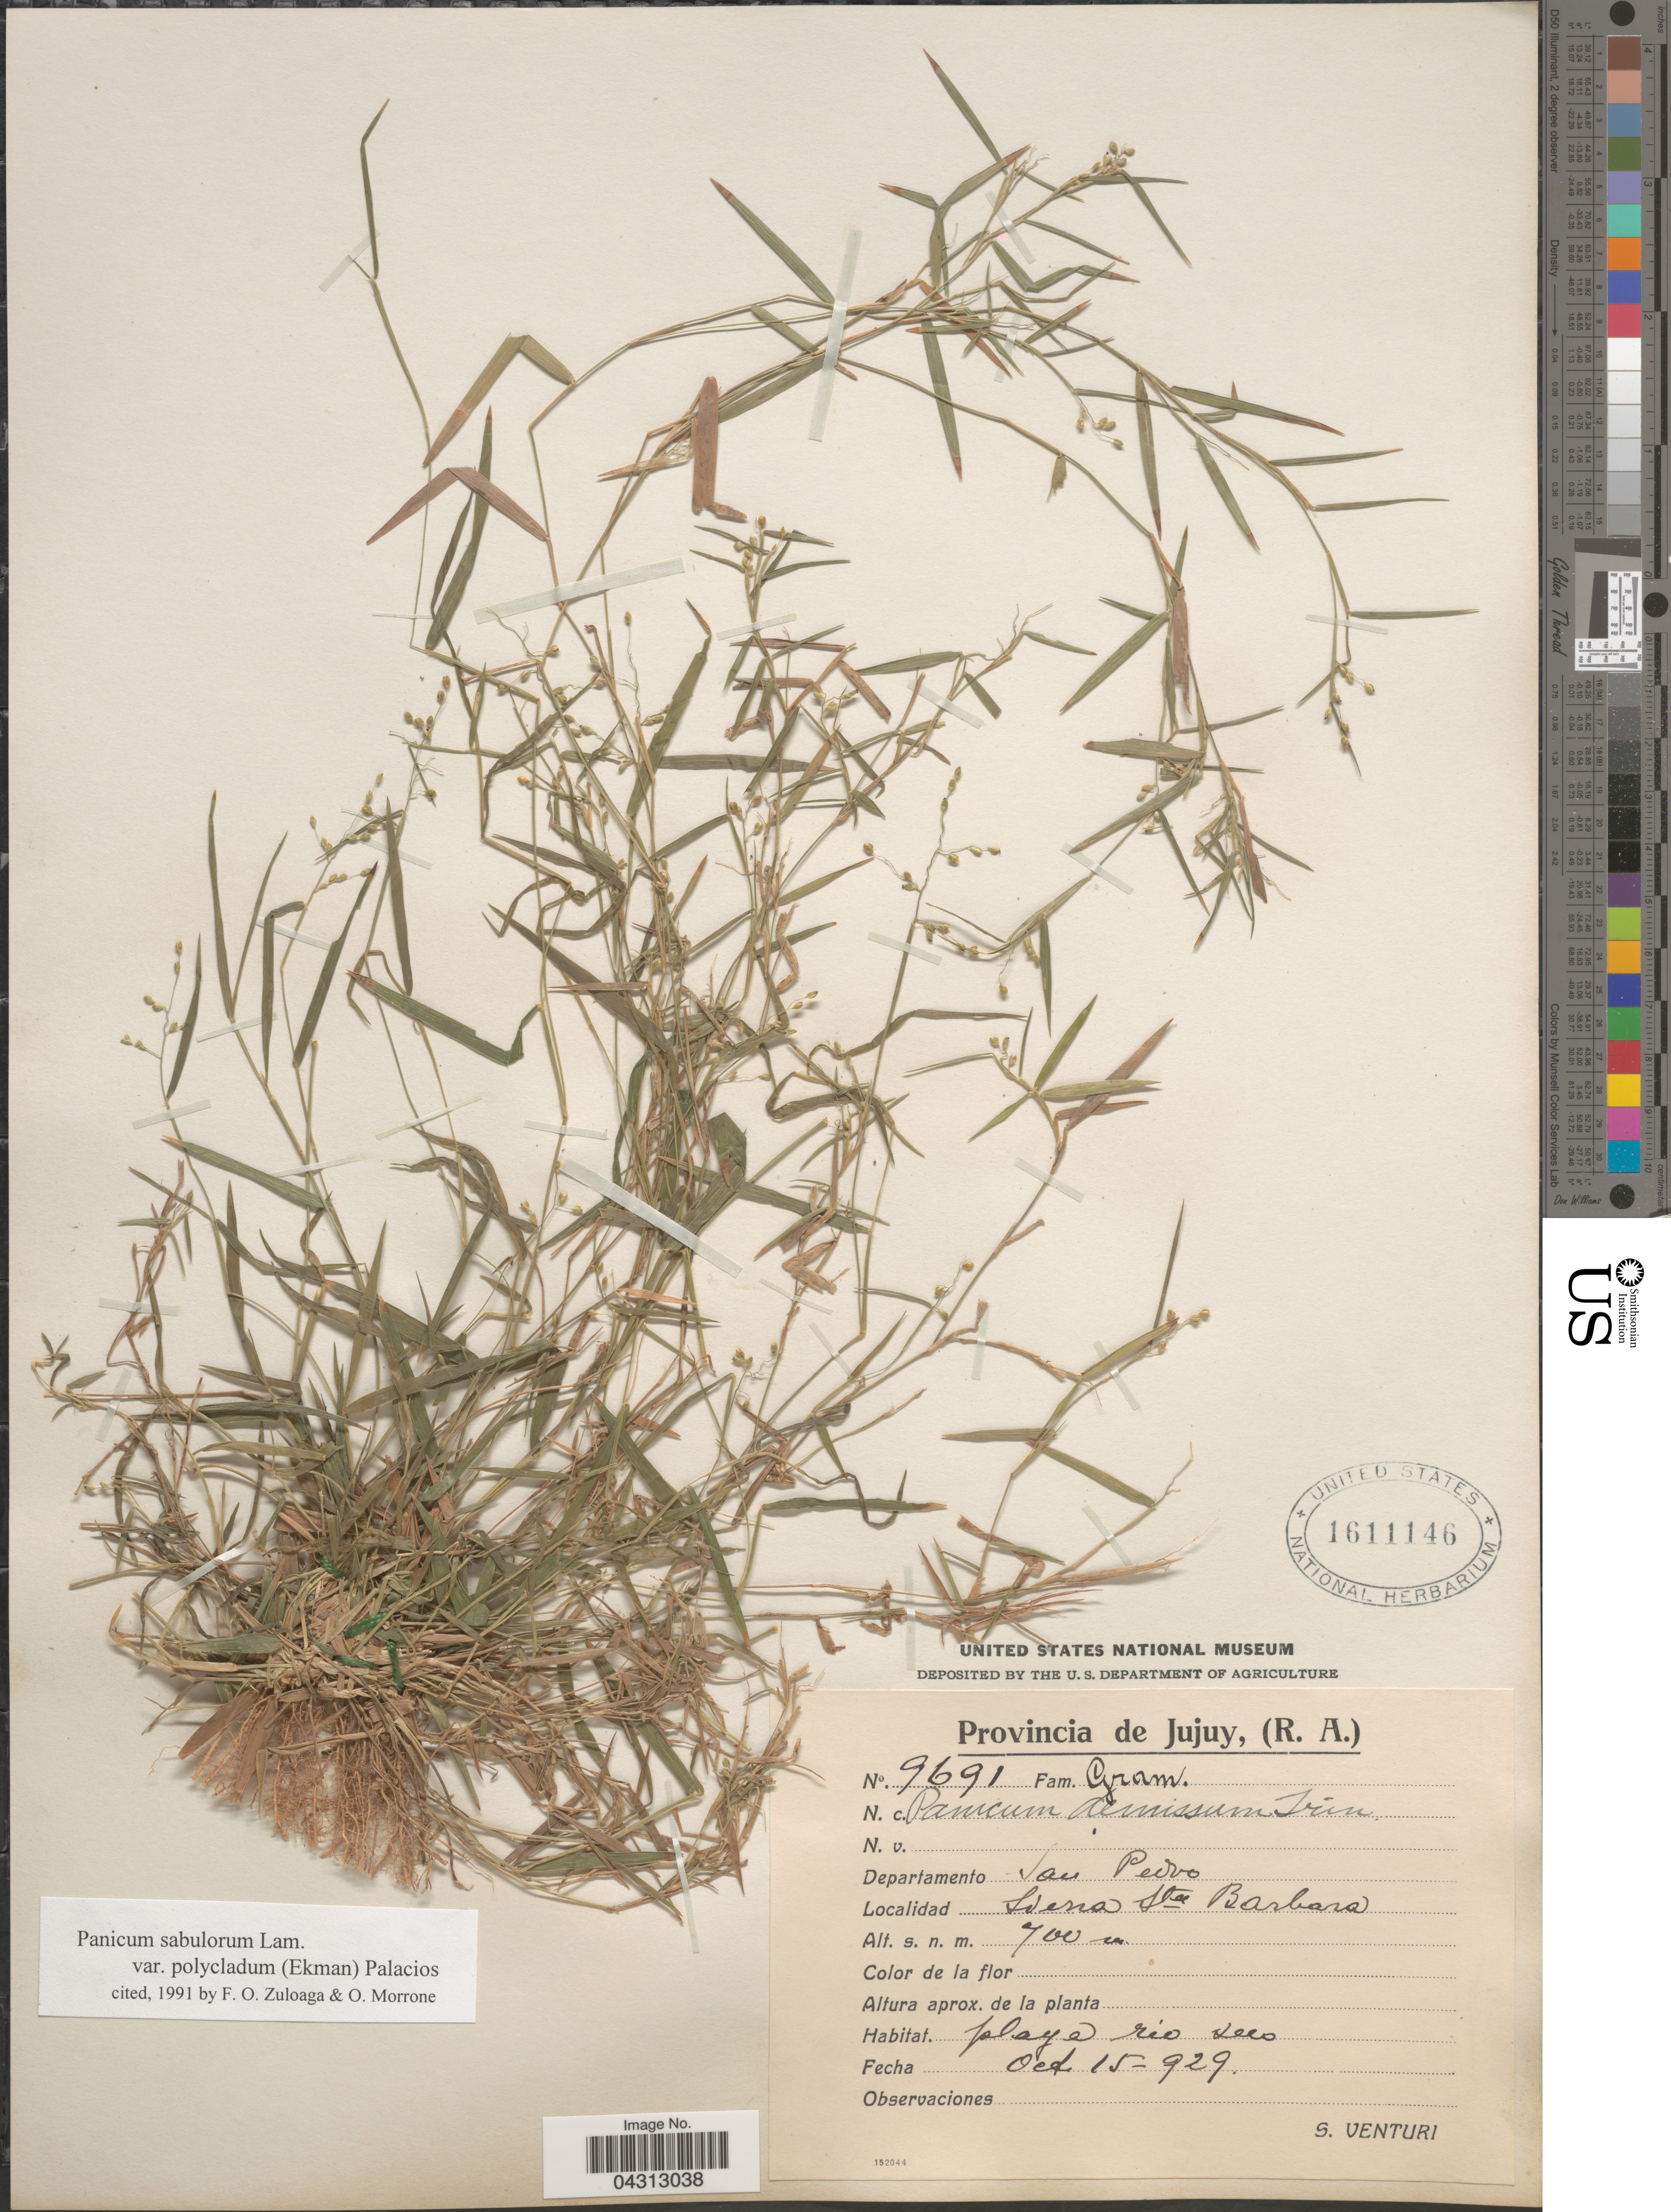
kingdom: Plantae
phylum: Tracheophyta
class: Liliopsida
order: Poales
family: Poaceae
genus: Dichanthelium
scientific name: Dichanthelium sabulorum var. polycladum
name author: (Ekman) Zuloaga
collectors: S. Venturi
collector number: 9691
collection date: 1929-10-15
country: Argentina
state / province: Jujuy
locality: Departamento San Pedro. Sierra Sta. Barbara.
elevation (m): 700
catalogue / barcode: US 1611146